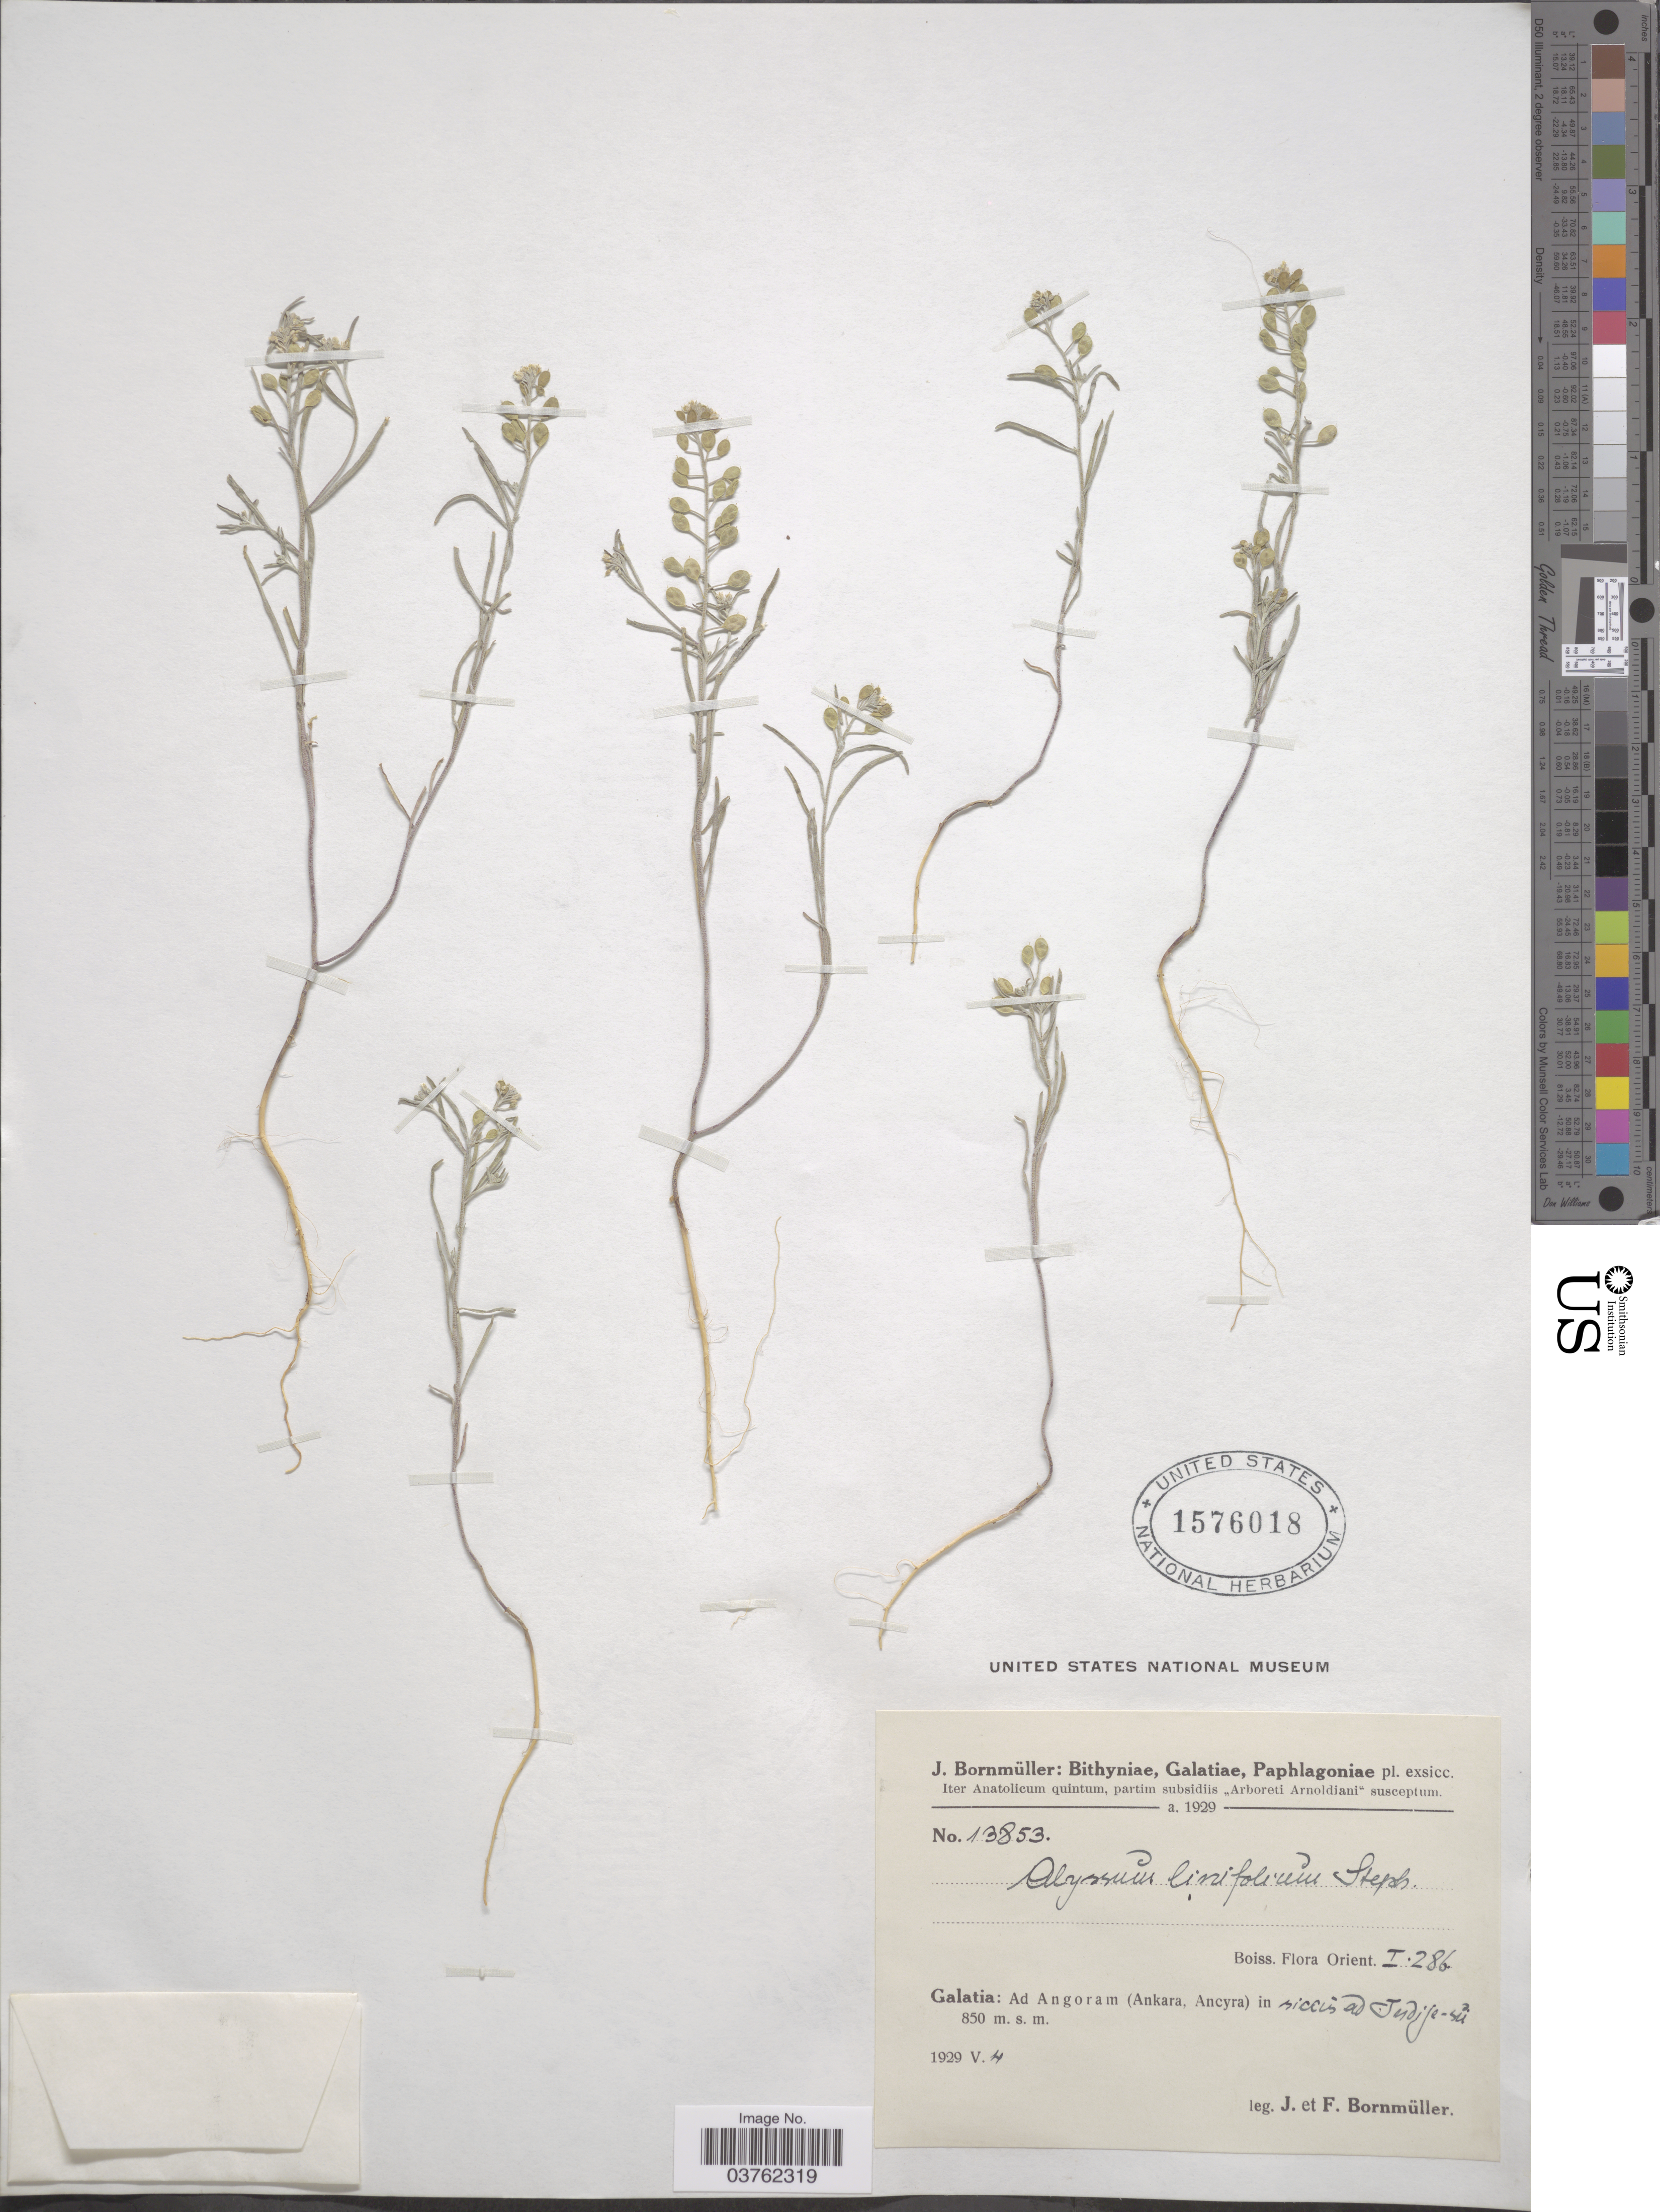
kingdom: Plantae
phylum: Tracheophyta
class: Magnoliopsida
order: Brassicales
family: Brassicaceae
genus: Alyssum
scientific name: Alyssum linifolium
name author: Stephan ex Willd.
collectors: J. Bornmüller & F. Bornmüller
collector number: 13853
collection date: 1929-05-04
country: Turkey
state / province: Ankara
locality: Iter Anatolicum quintum. Galatia: Ad Angoram (Ankara, Ancyra) in siccis ad Indiji-su. [interpreted]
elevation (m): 850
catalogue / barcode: US 1576018